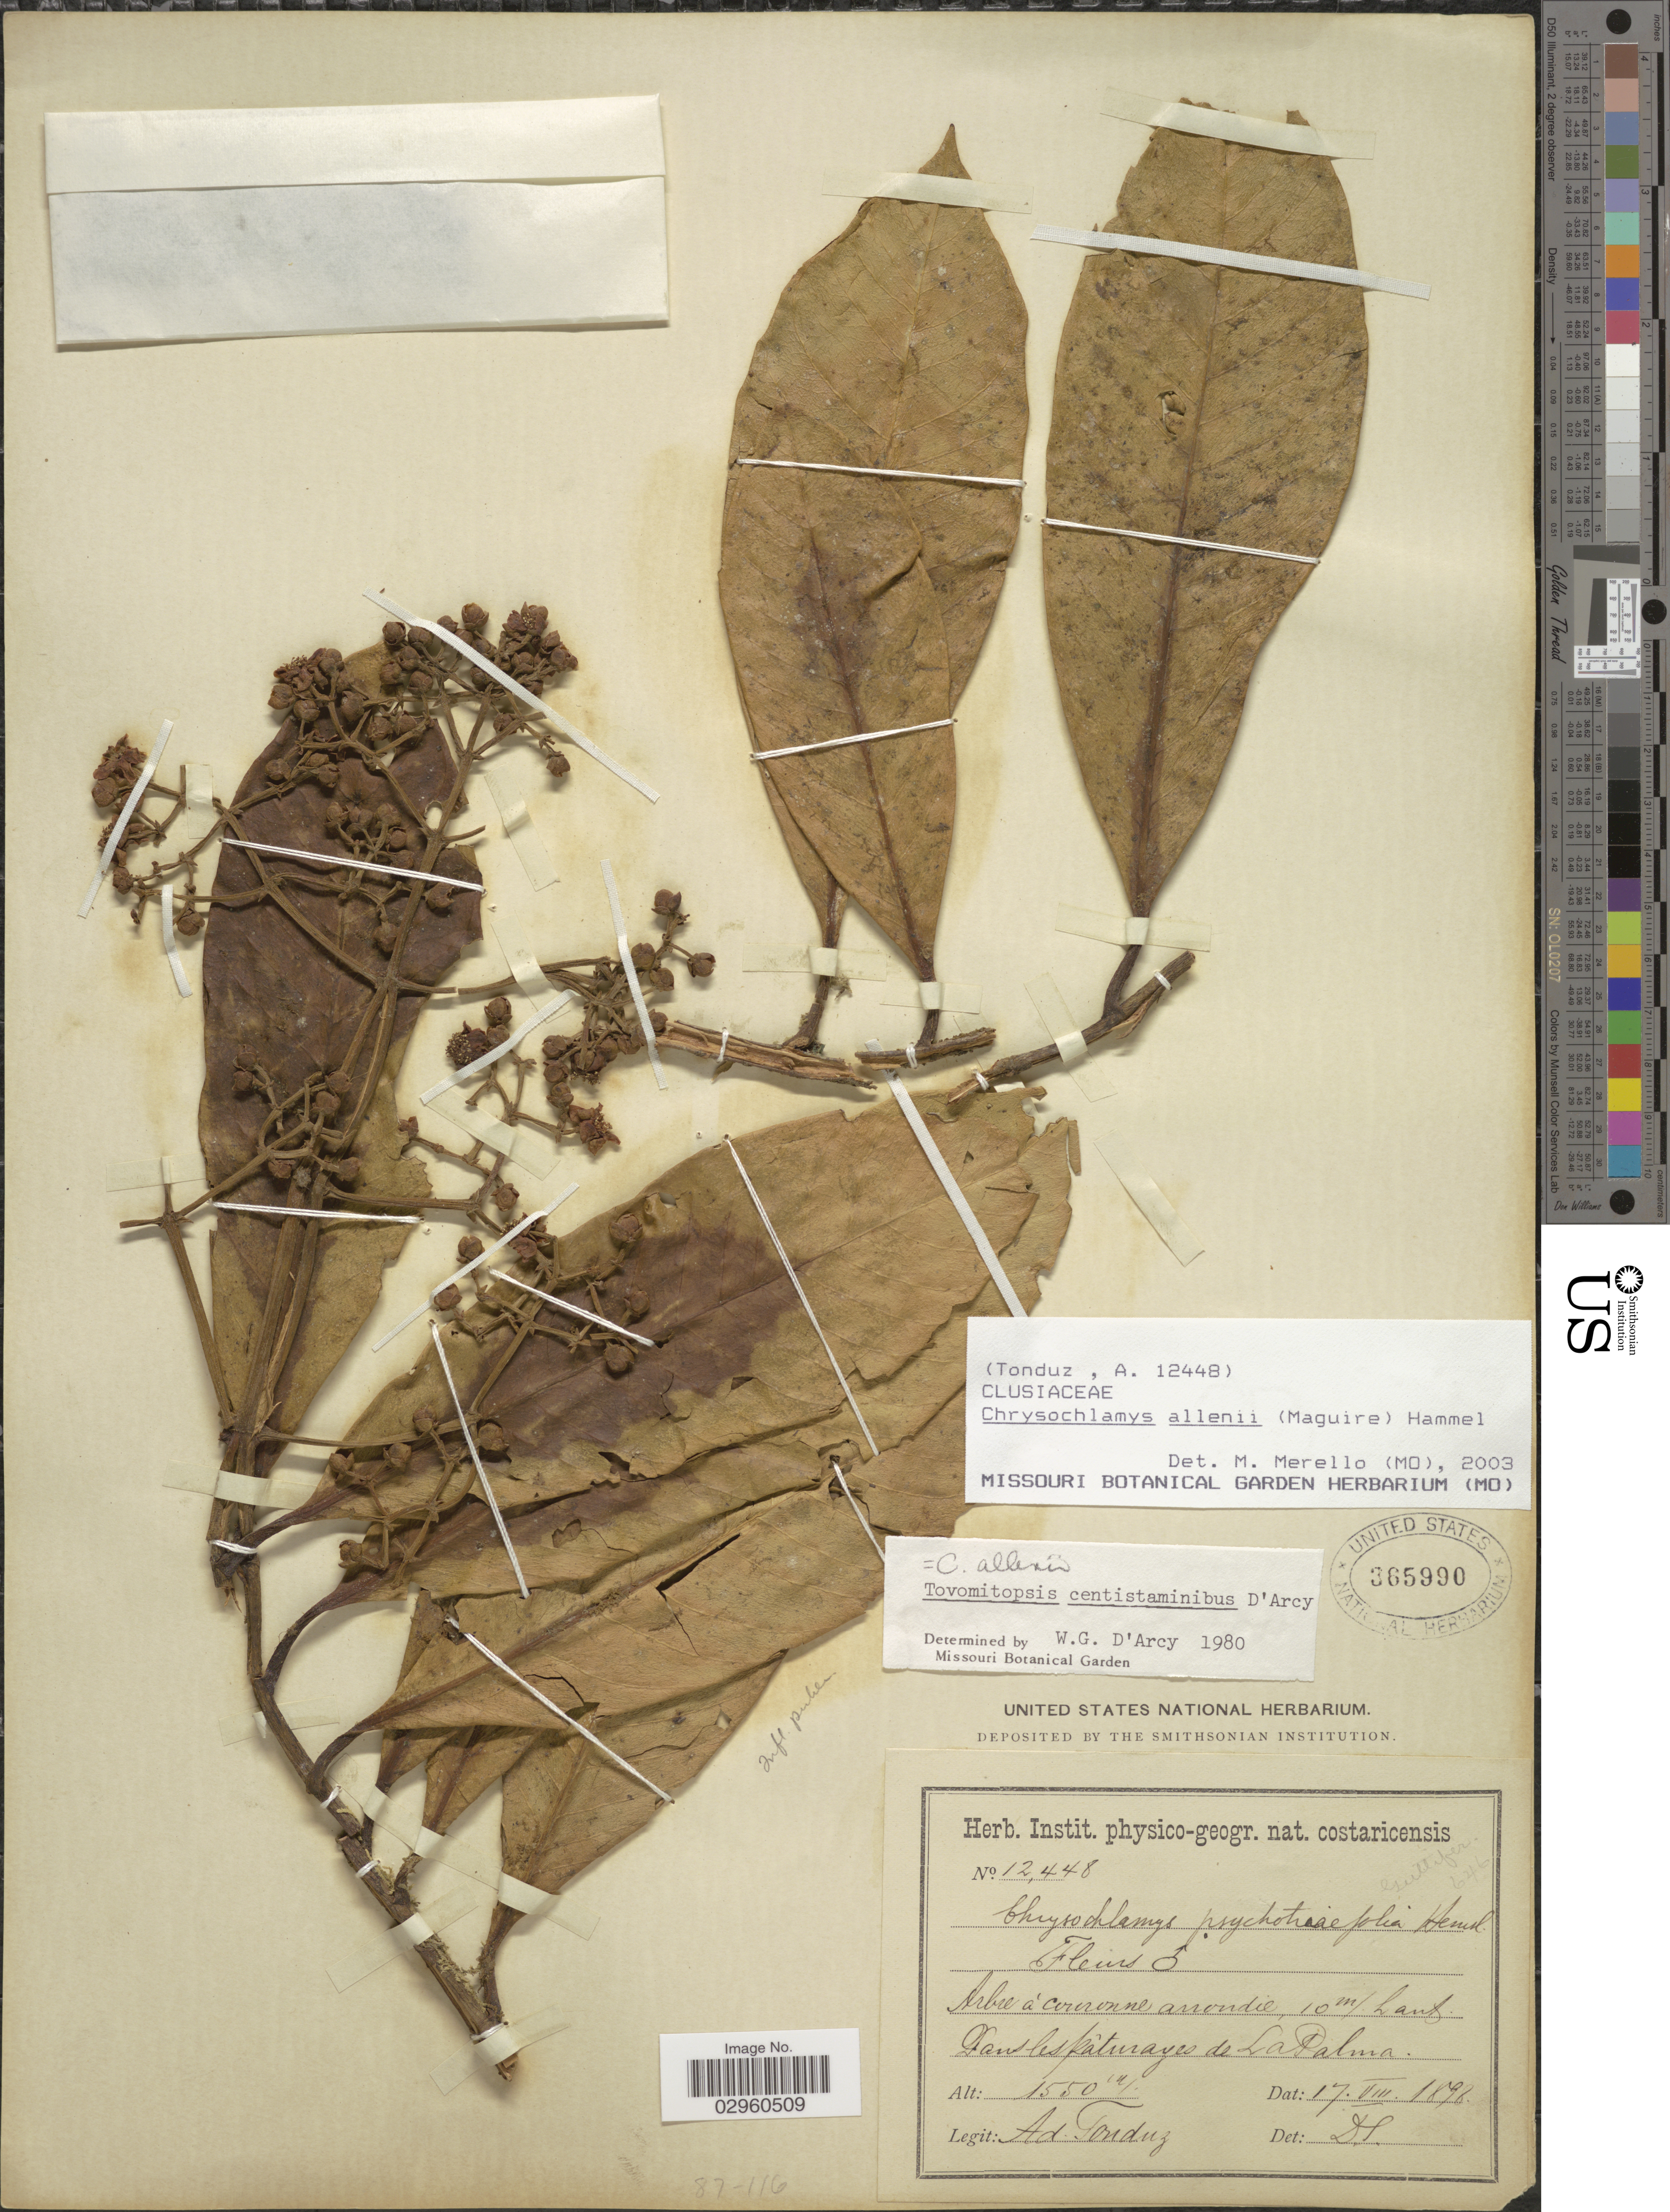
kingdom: Plantae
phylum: Tracheophyta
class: Magnoliopsida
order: Malpighiales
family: Clusiaceae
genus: Chrysochlamys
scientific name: Chrysochlamys allenii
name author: (Maguire) Hammel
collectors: A. Tonduz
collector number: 12448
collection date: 1896-08-17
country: Costa Rica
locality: Dans les pâturages de La Palma.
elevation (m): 1550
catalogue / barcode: US 365990